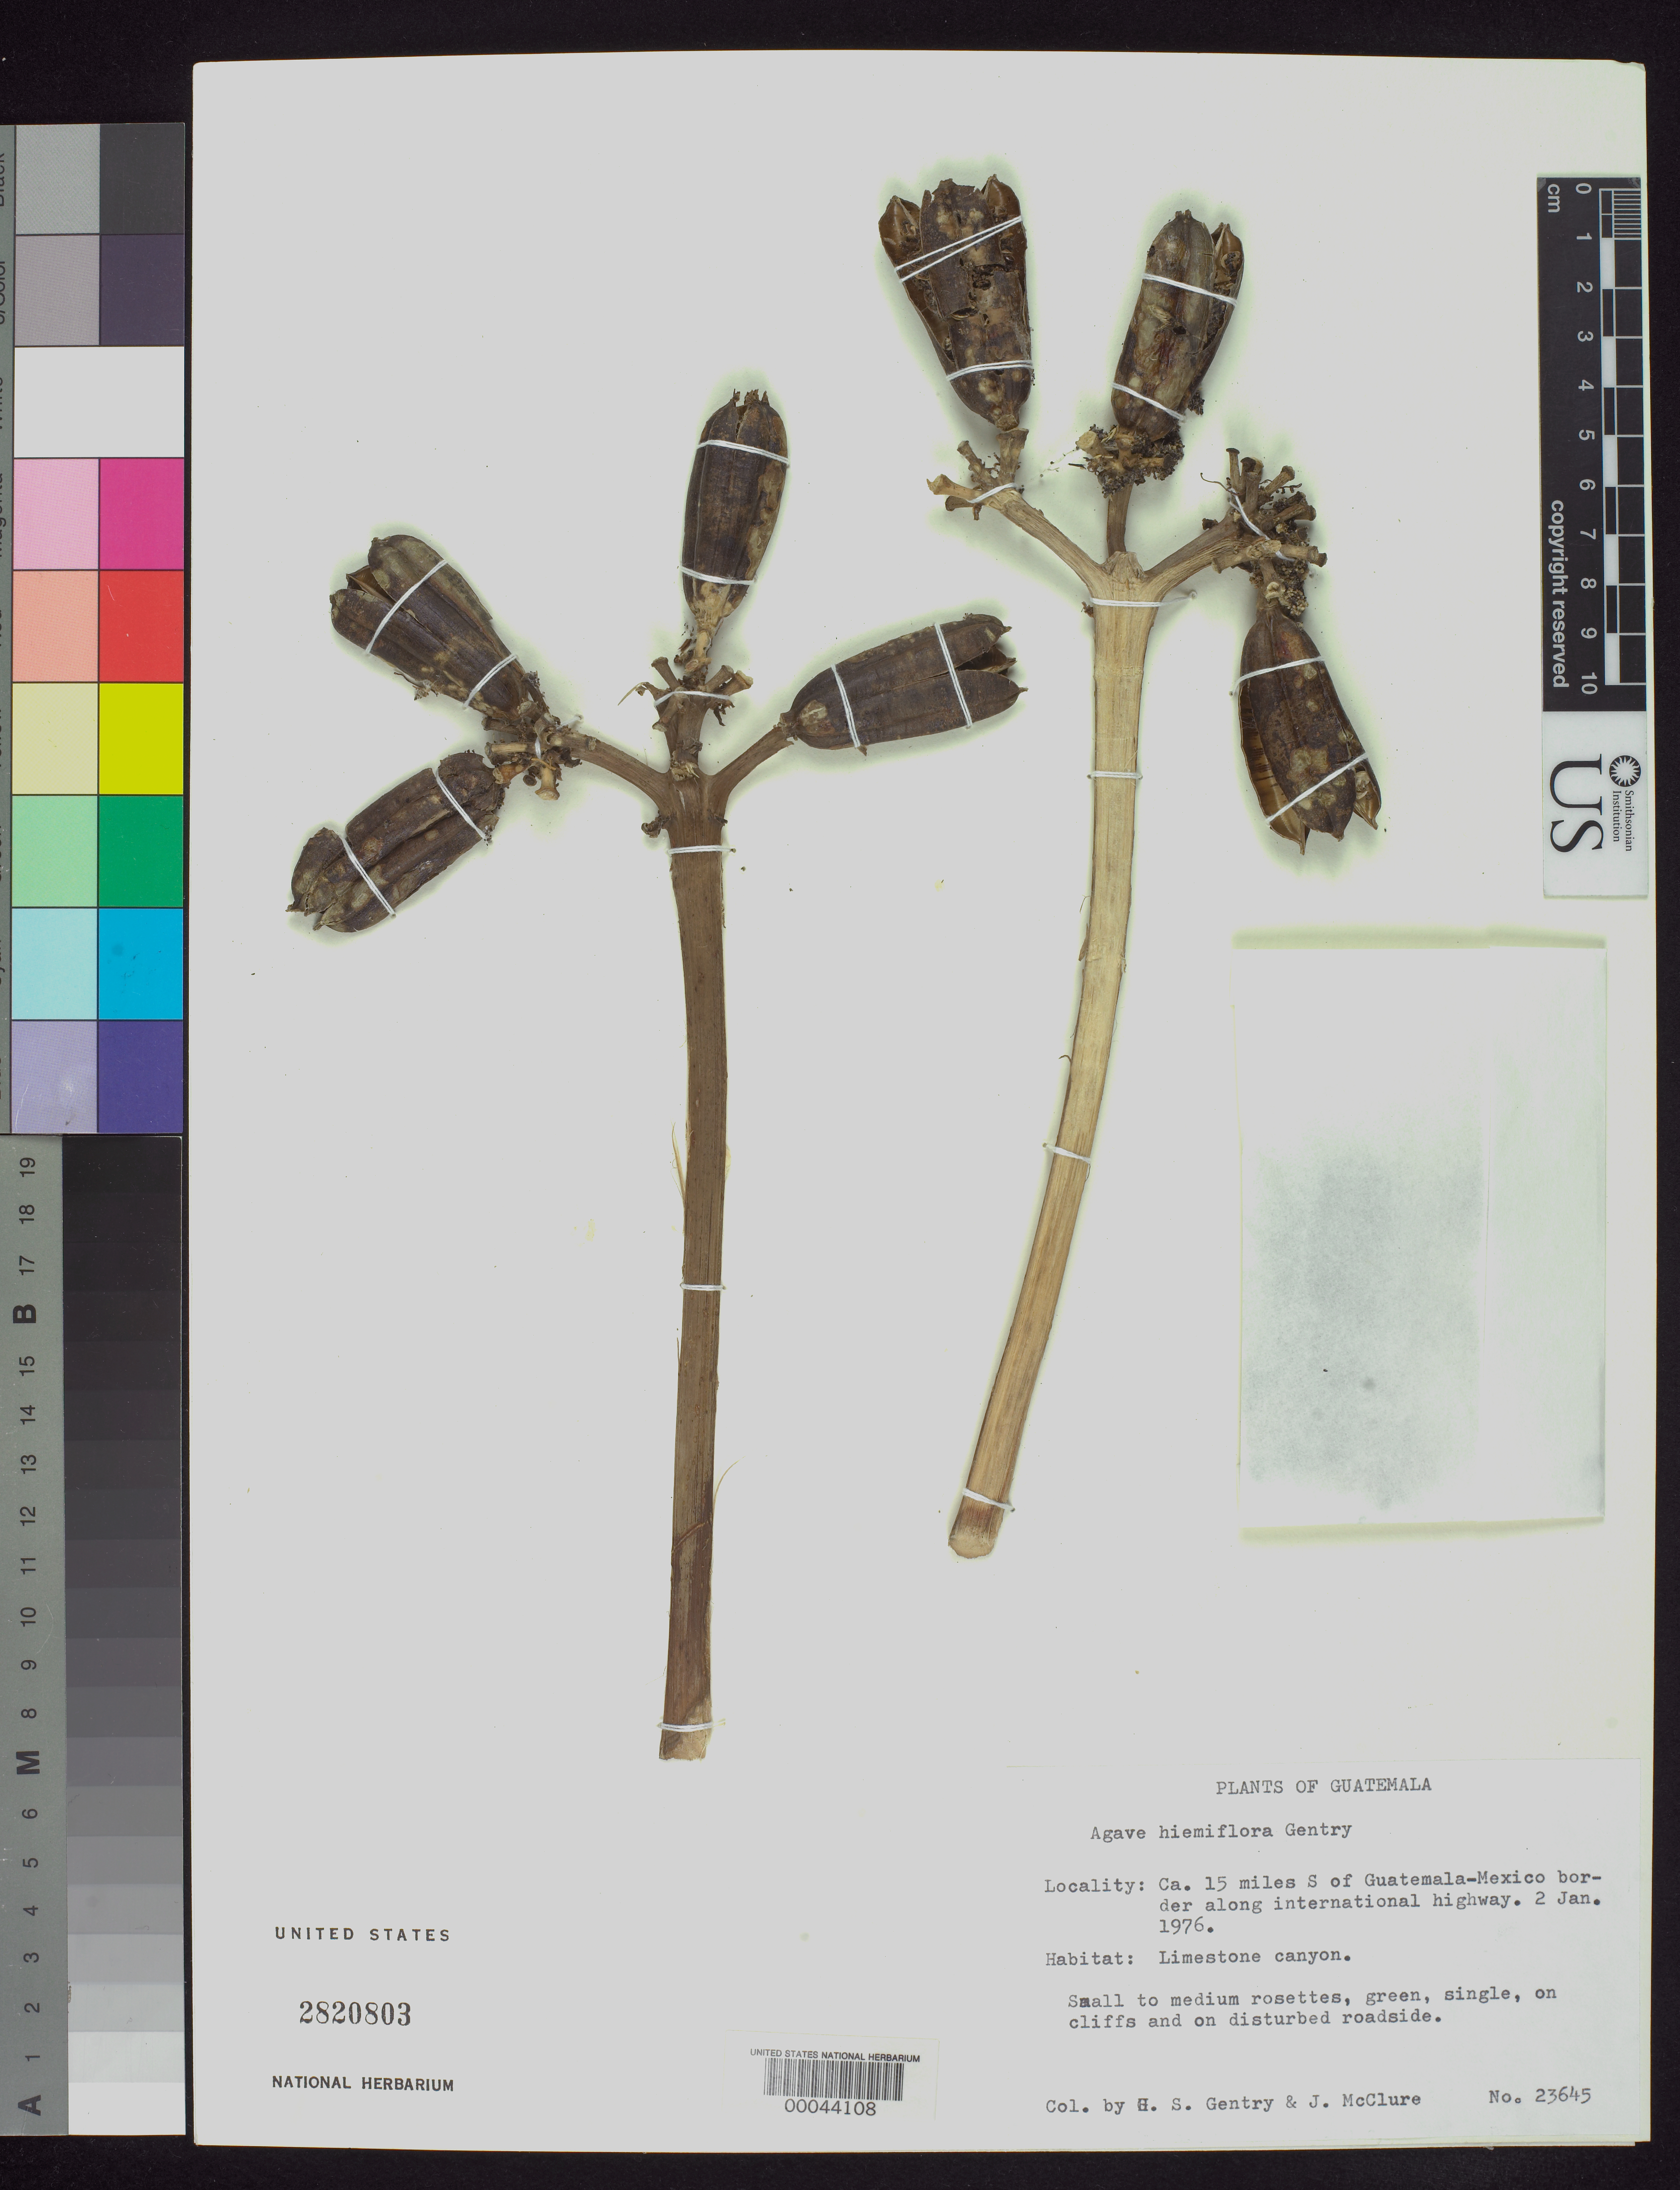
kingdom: Plantae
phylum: Tracheophyta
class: Liliopsida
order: Asparagales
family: Asparagaceae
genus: Agave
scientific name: Agave hiemeflora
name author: Gentry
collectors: H. S. Gentry & J. McClure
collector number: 23645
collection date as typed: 02 Jan 1976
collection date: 1976-01-02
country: Guatemala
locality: Ca 15 mi S of guatemala-mexico border along international high- way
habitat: Limestone canyon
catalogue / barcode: US 2820803